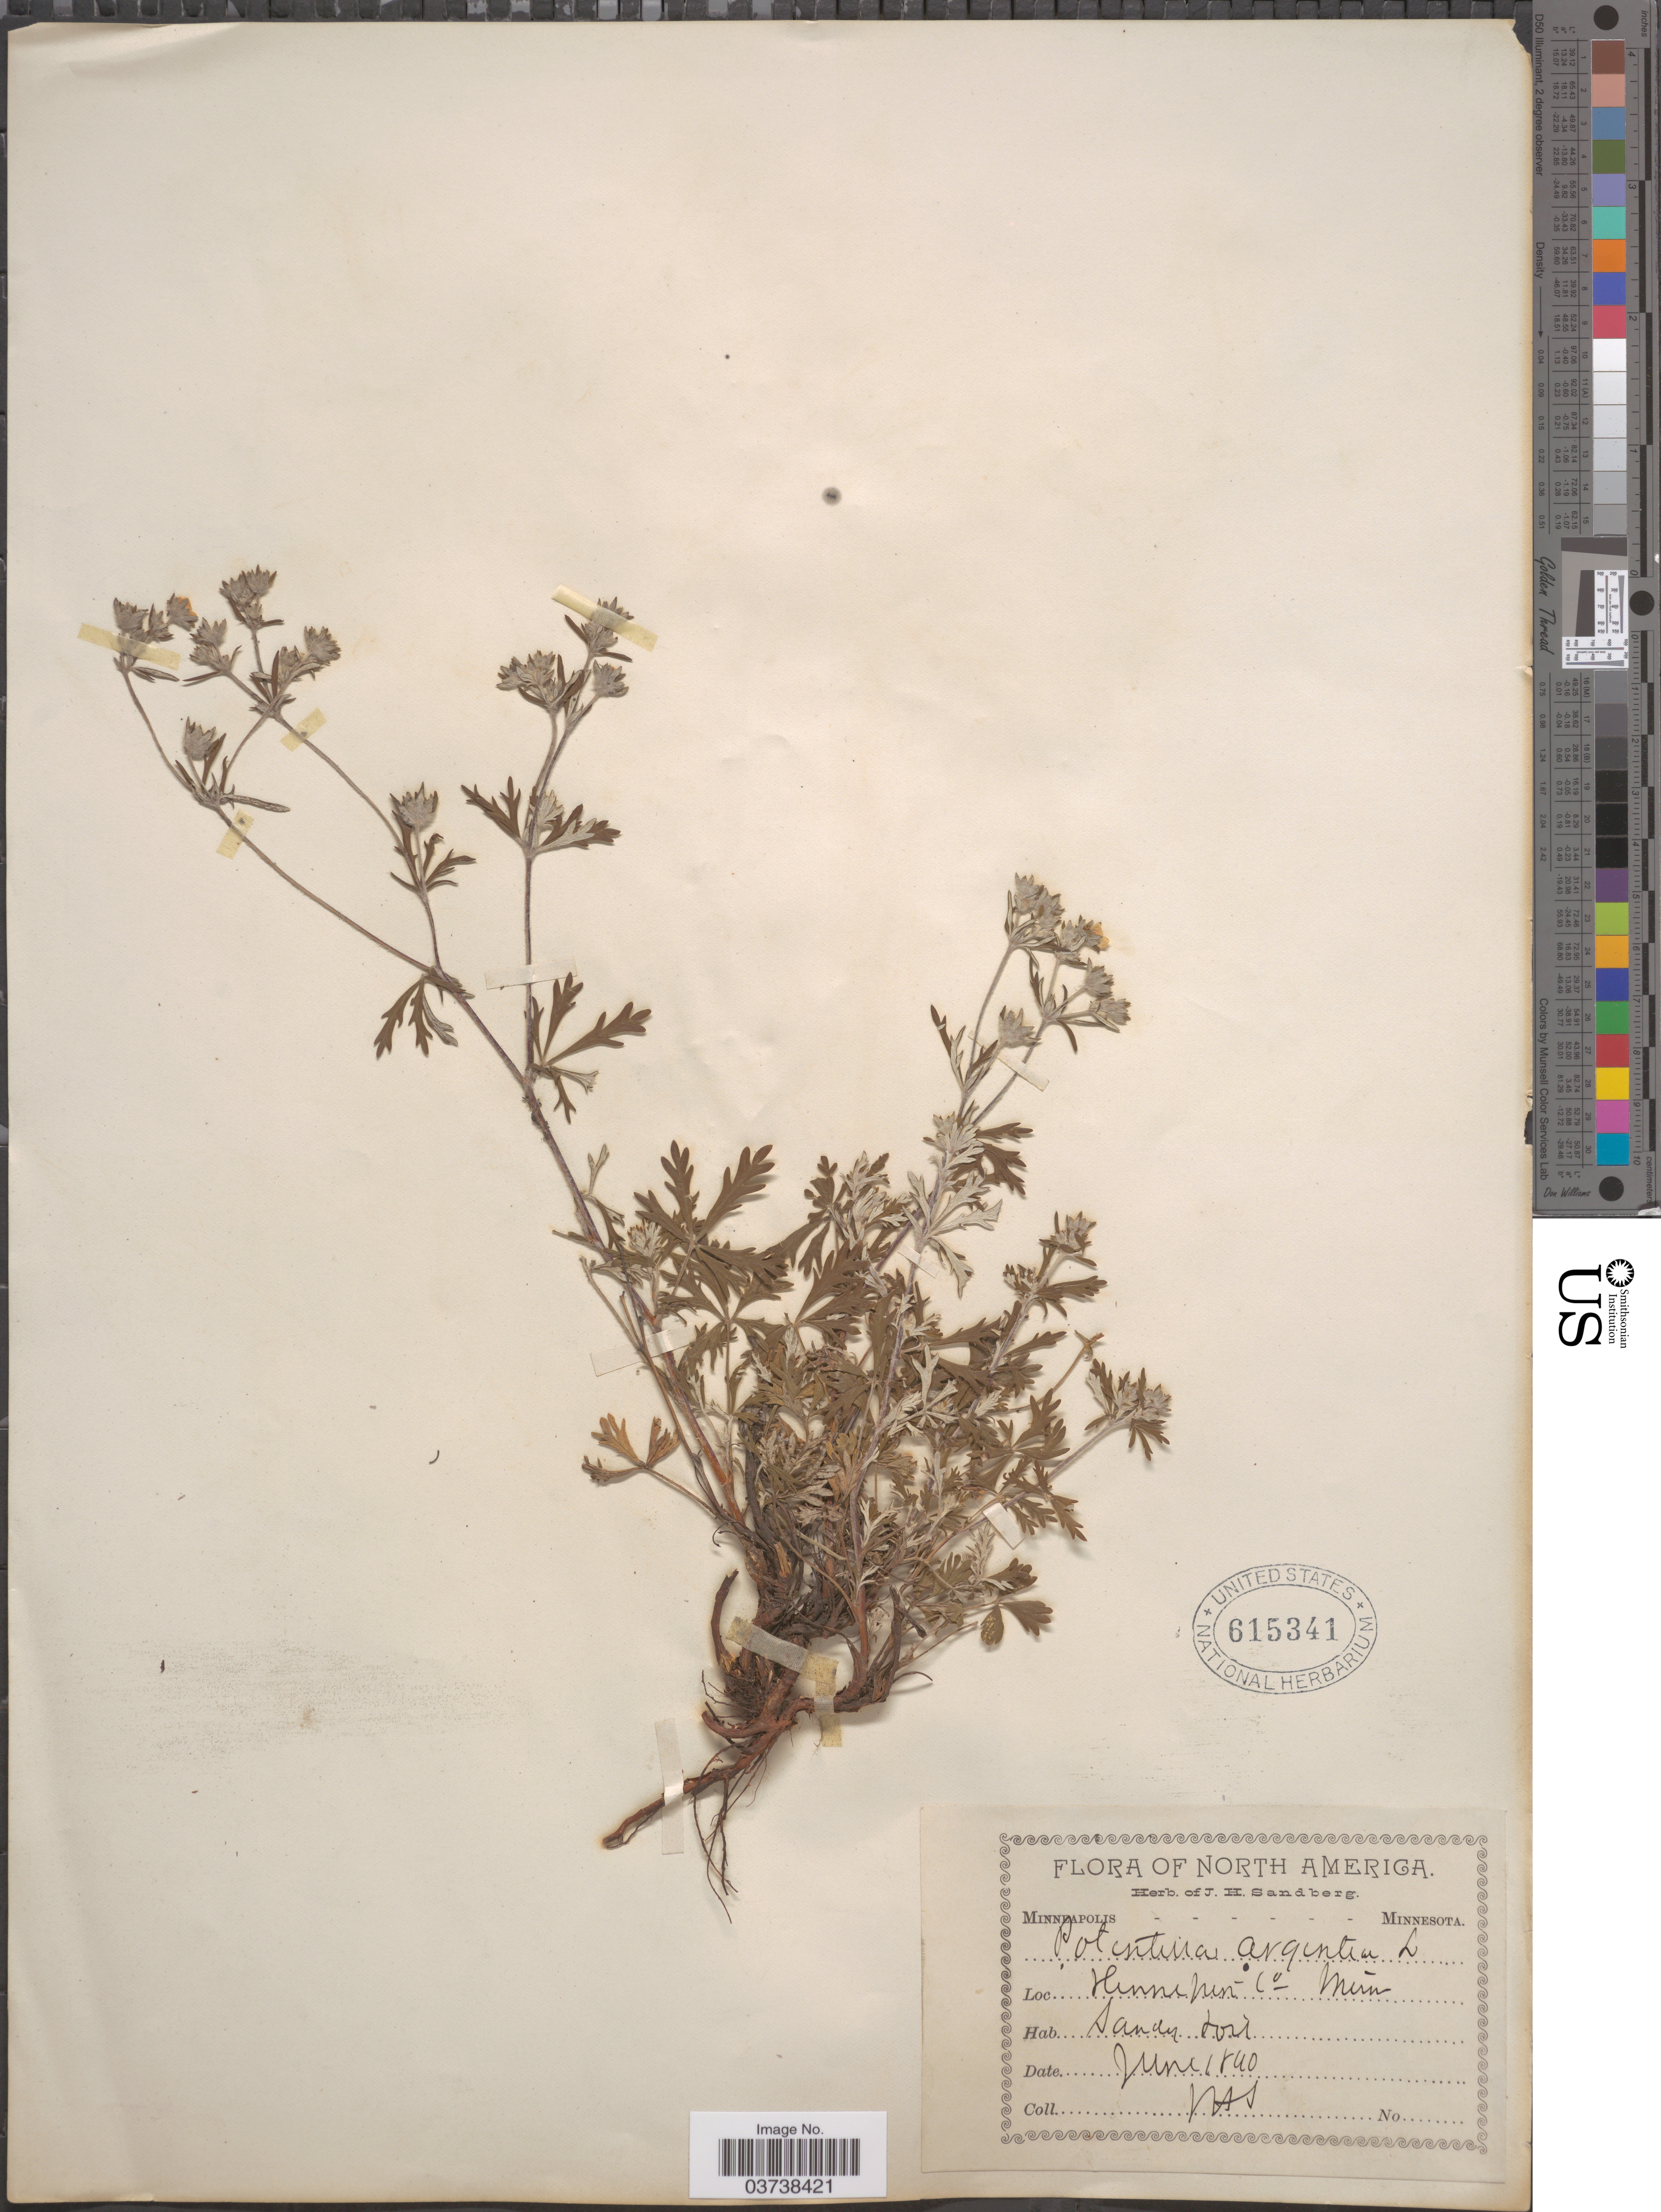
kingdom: Plantae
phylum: Tracheophyta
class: Magnoliopsida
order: Rosales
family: Rosaceae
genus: Potentilla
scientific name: Potentilla argentea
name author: L.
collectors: J. H. Sandberg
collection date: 1840-06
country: United States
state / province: Minnesota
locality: Hennepin Co.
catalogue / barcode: US 615341